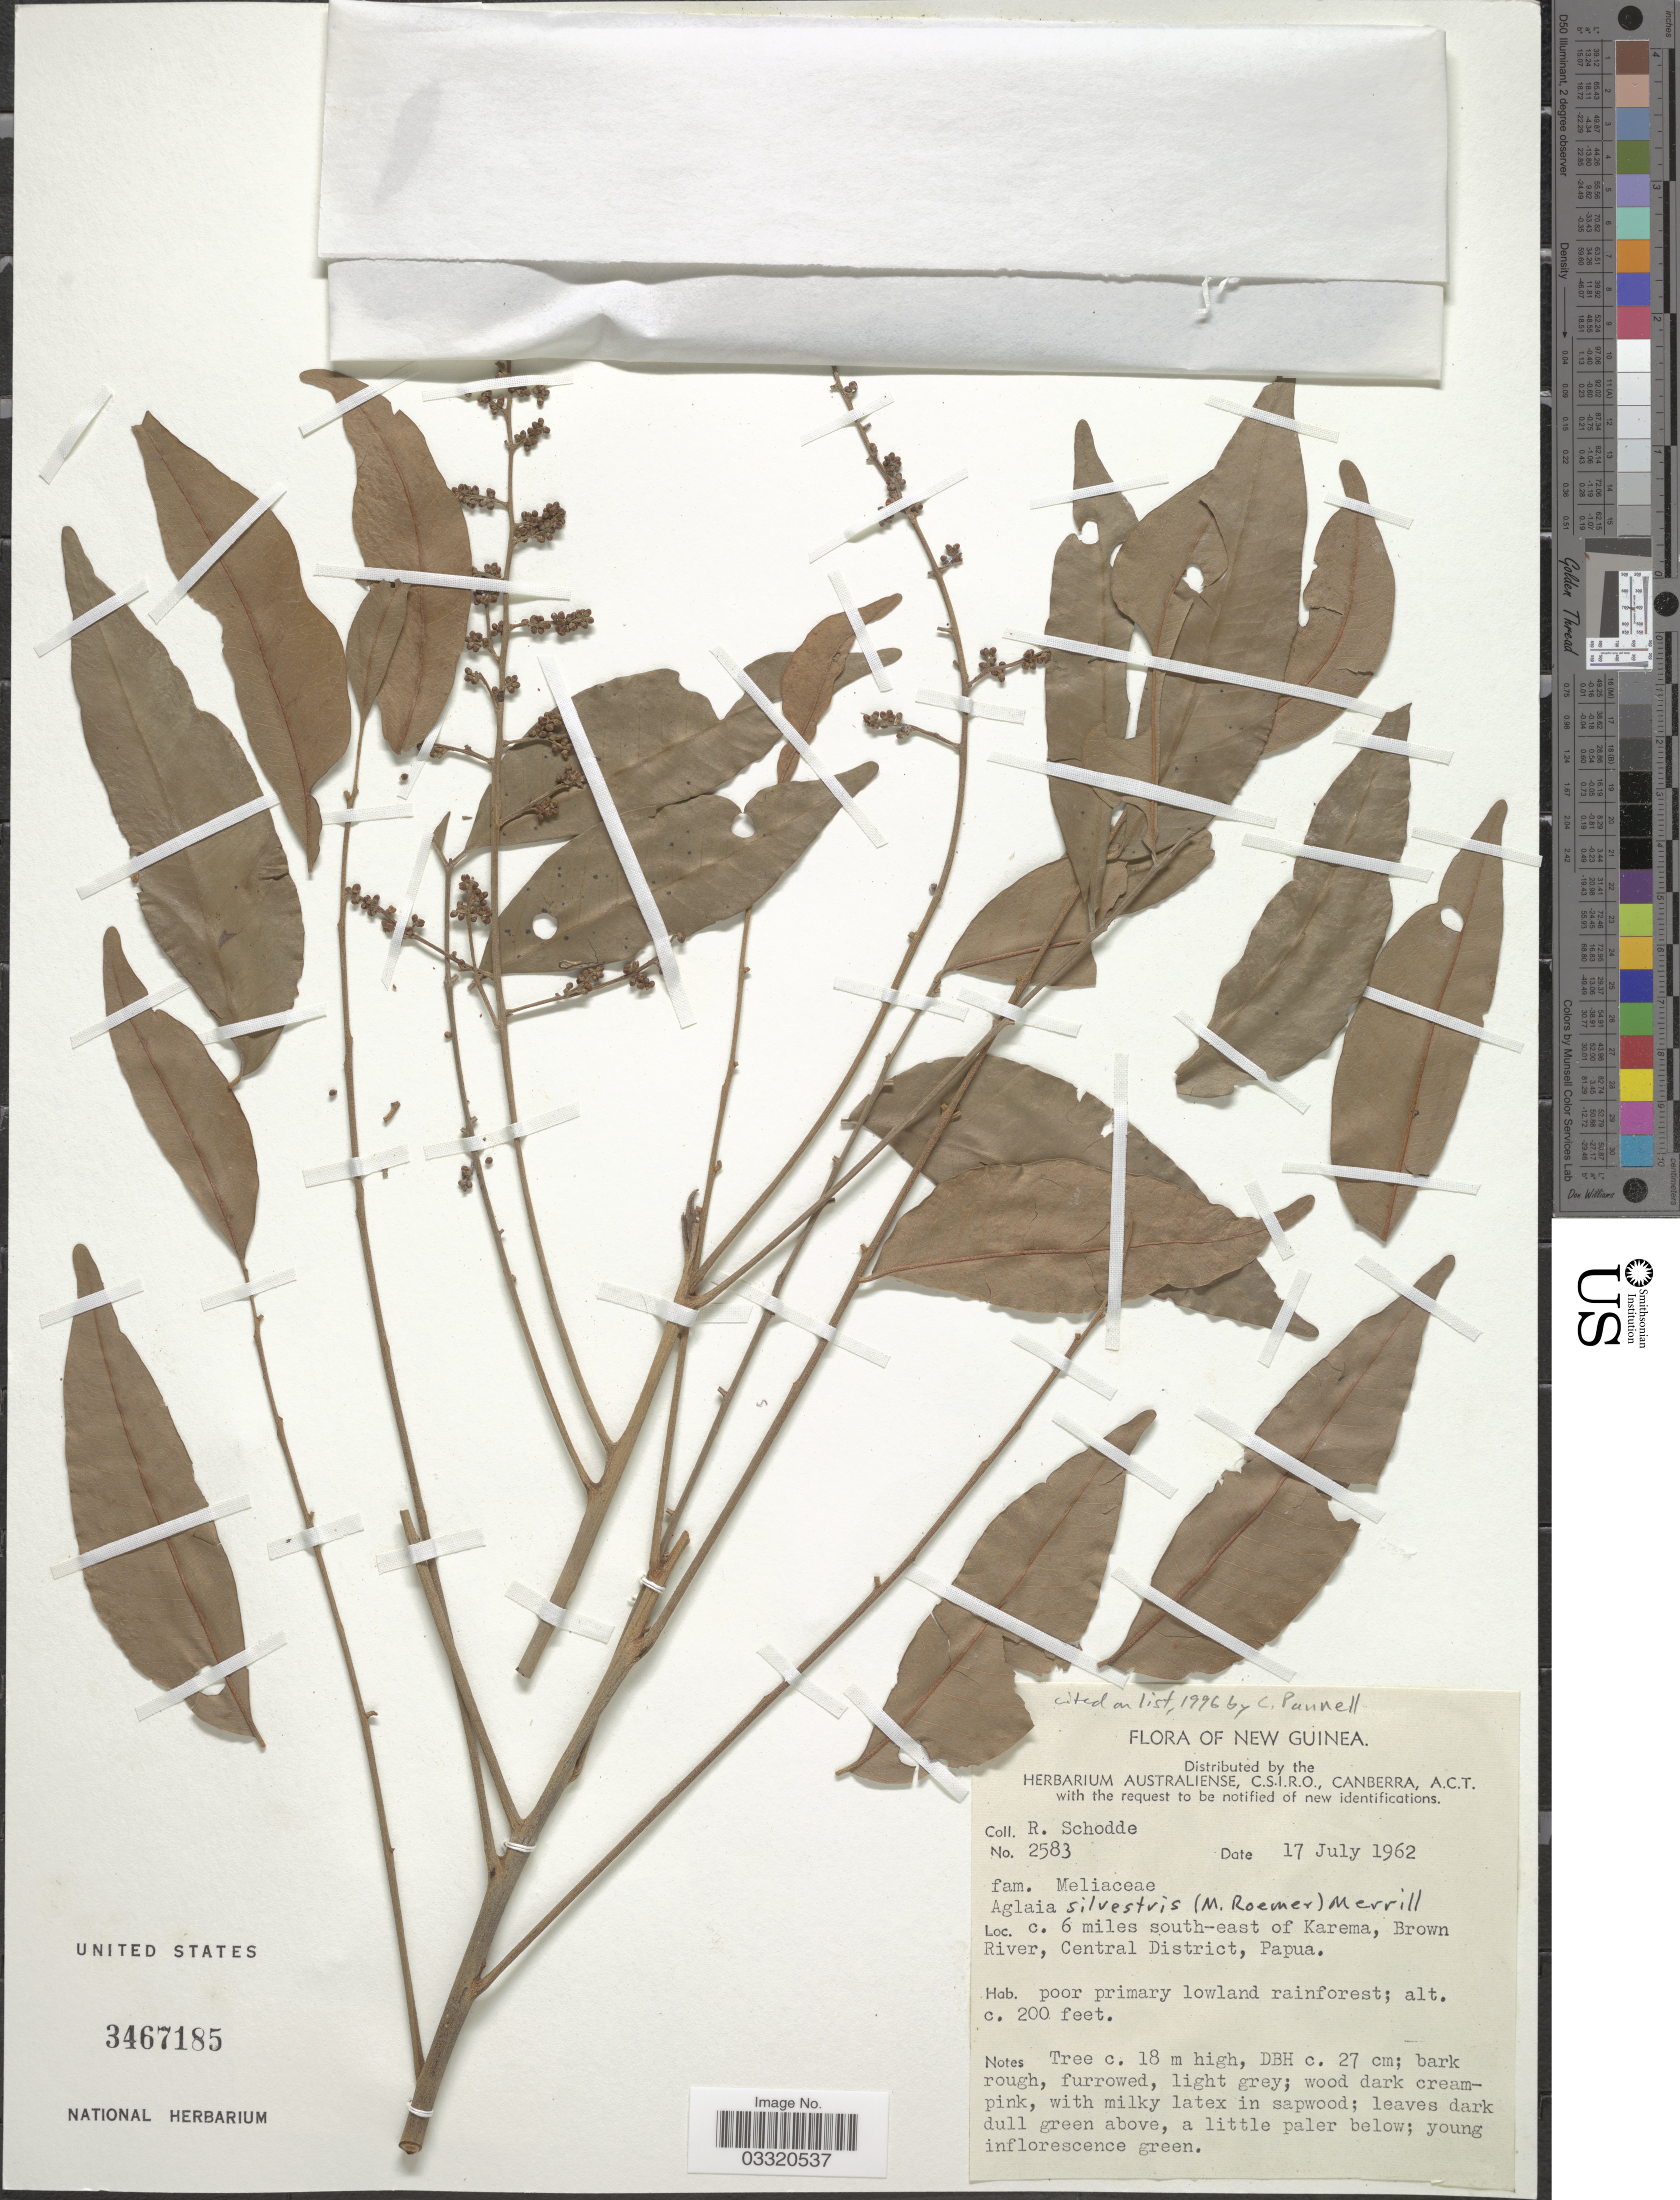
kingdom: Plantae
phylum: Tracheophyta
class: Magnoliopsida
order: Sapindales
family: Meliaceae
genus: Aglaia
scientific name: Aglaia silvestris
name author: (M. Roem.) Merr.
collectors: R. Schodde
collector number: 2583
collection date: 1962-07-17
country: Papua New Guinea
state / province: Central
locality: New Guinea. c. 6 miles south-east of Karema, Brown River, Central District, Papua.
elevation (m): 61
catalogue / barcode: US 3467185